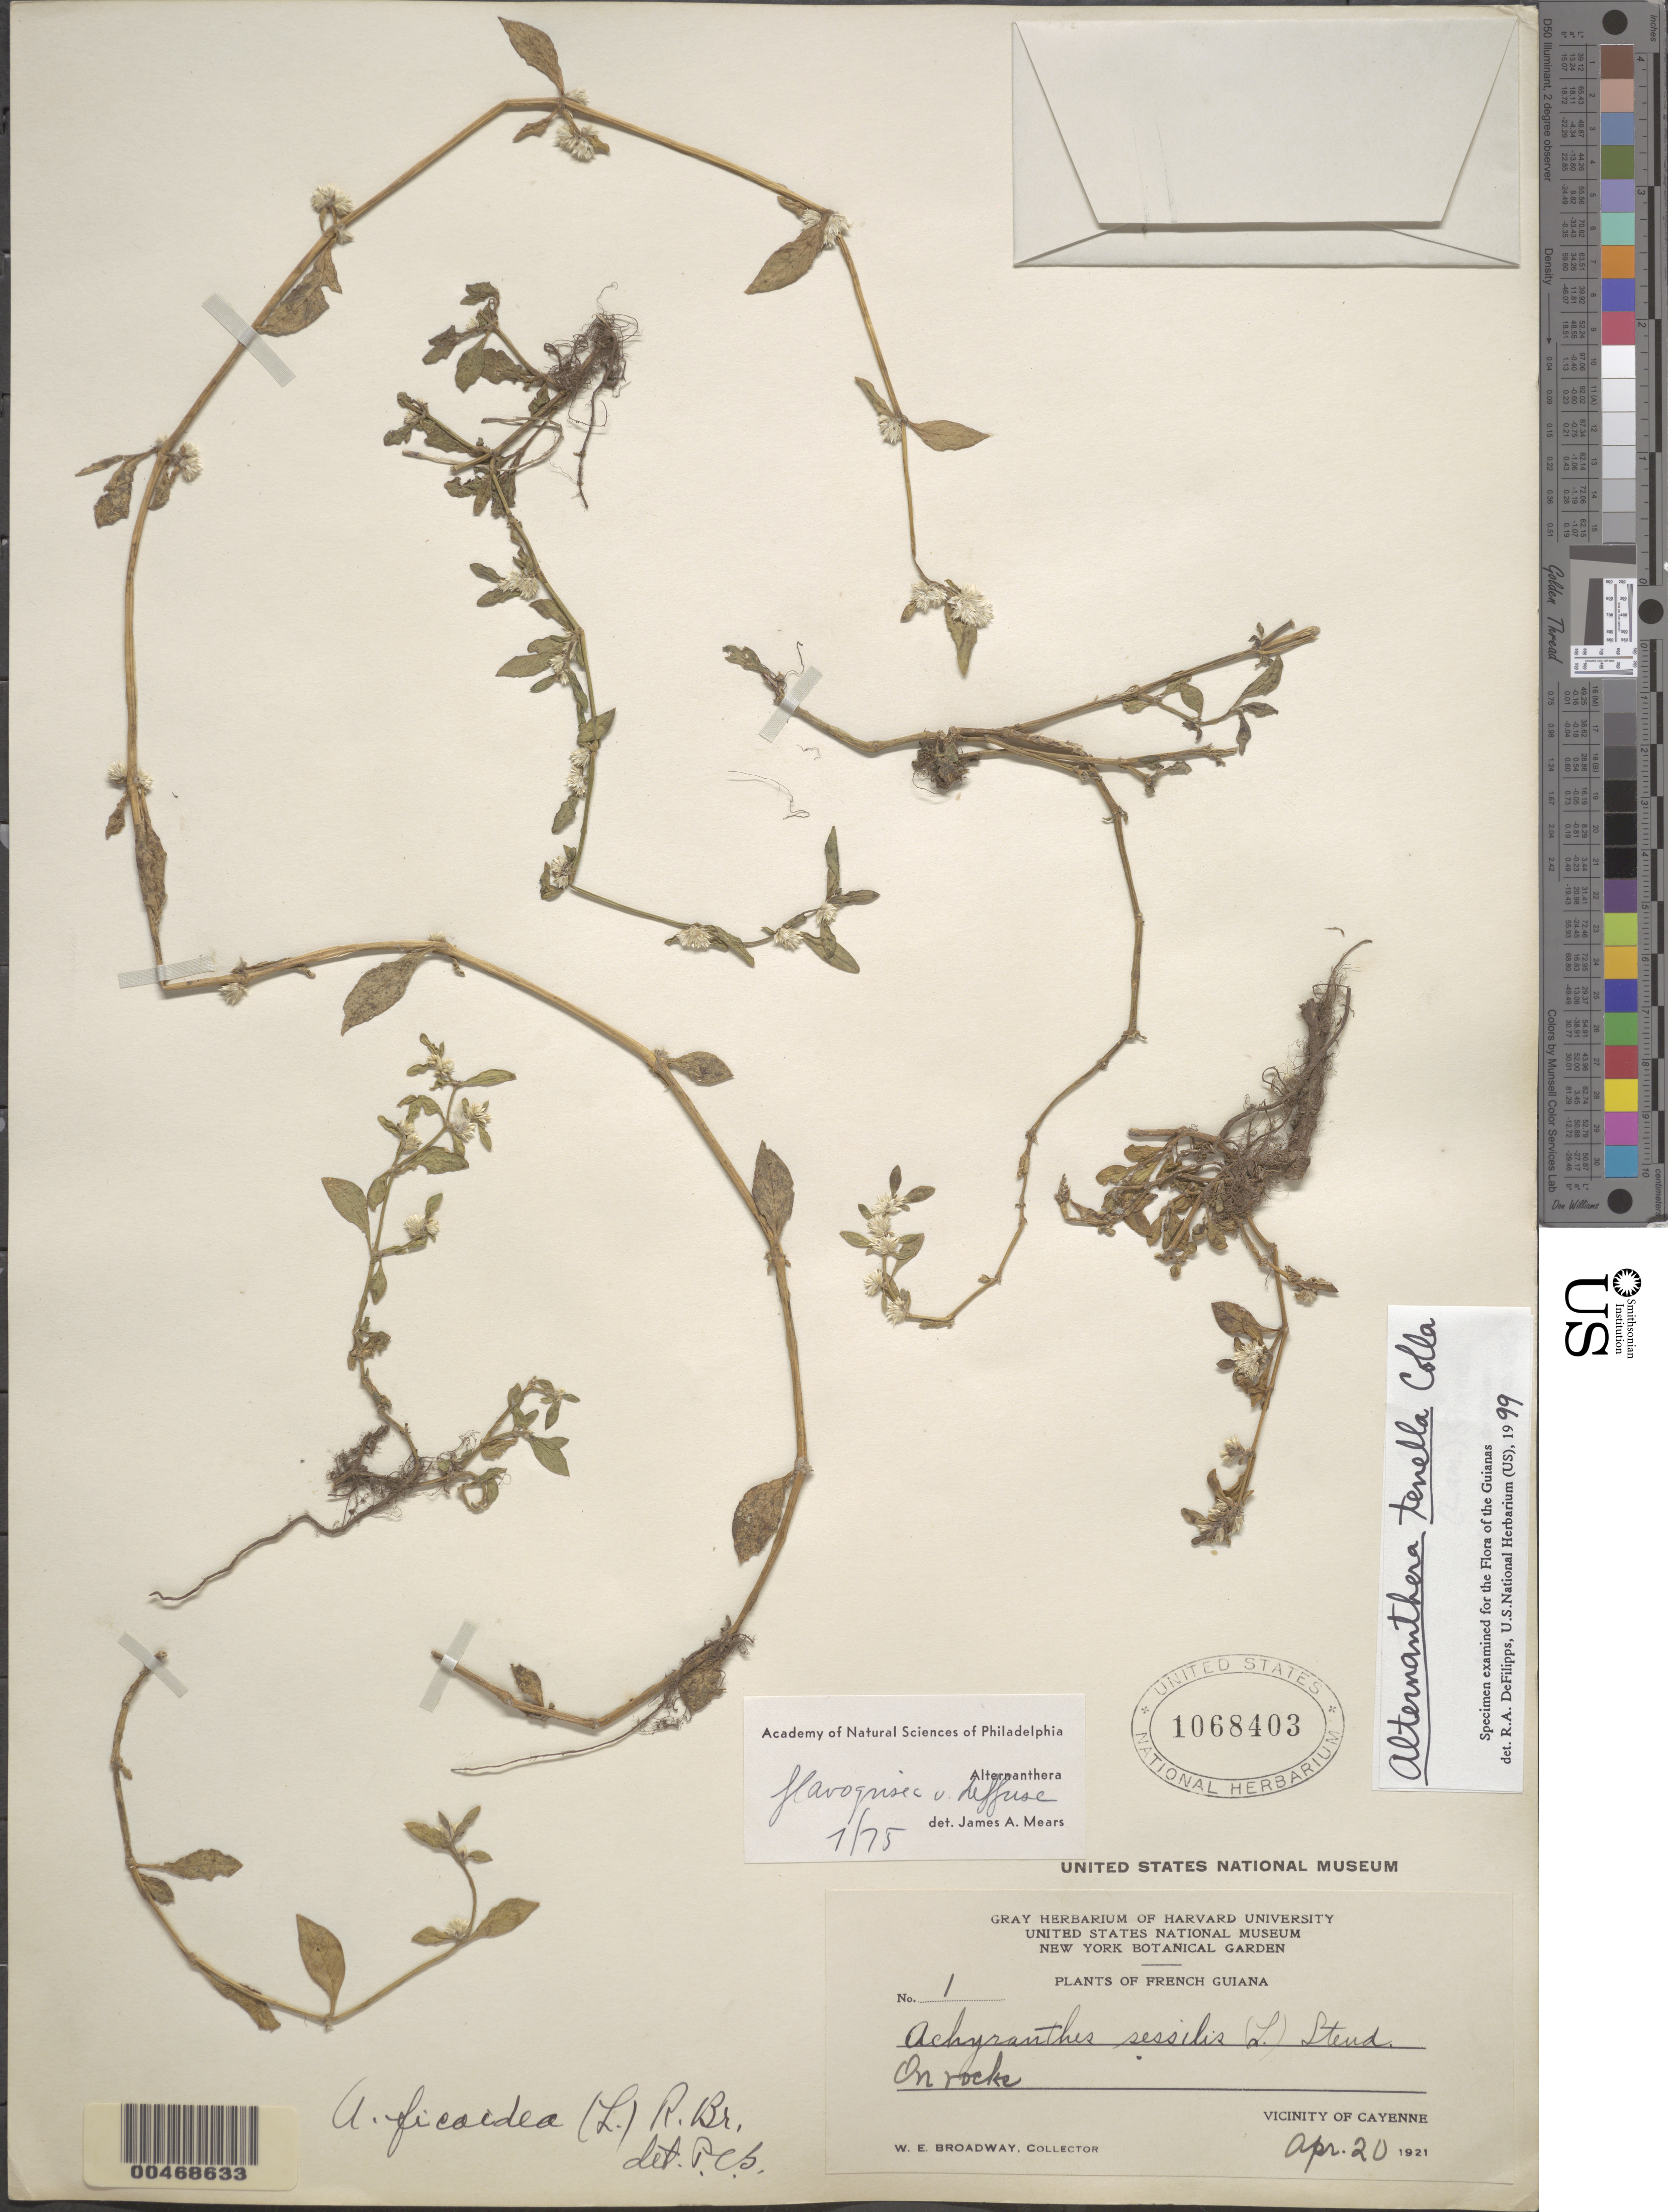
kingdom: Plantae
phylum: Tracheophyta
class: Magnoliopsida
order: Caryophyllales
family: Amaranthaceae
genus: Alternanthera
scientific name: Alternanthera tenella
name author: Colla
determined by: DeFilipps, R. A.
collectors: W. E. Broadway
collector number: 1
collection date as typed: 20-Apr-21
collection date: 1921-04-20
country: French Guiana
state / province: Cayenne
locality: Cayenne, vic.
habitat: Rocks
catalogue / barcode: US 1068403